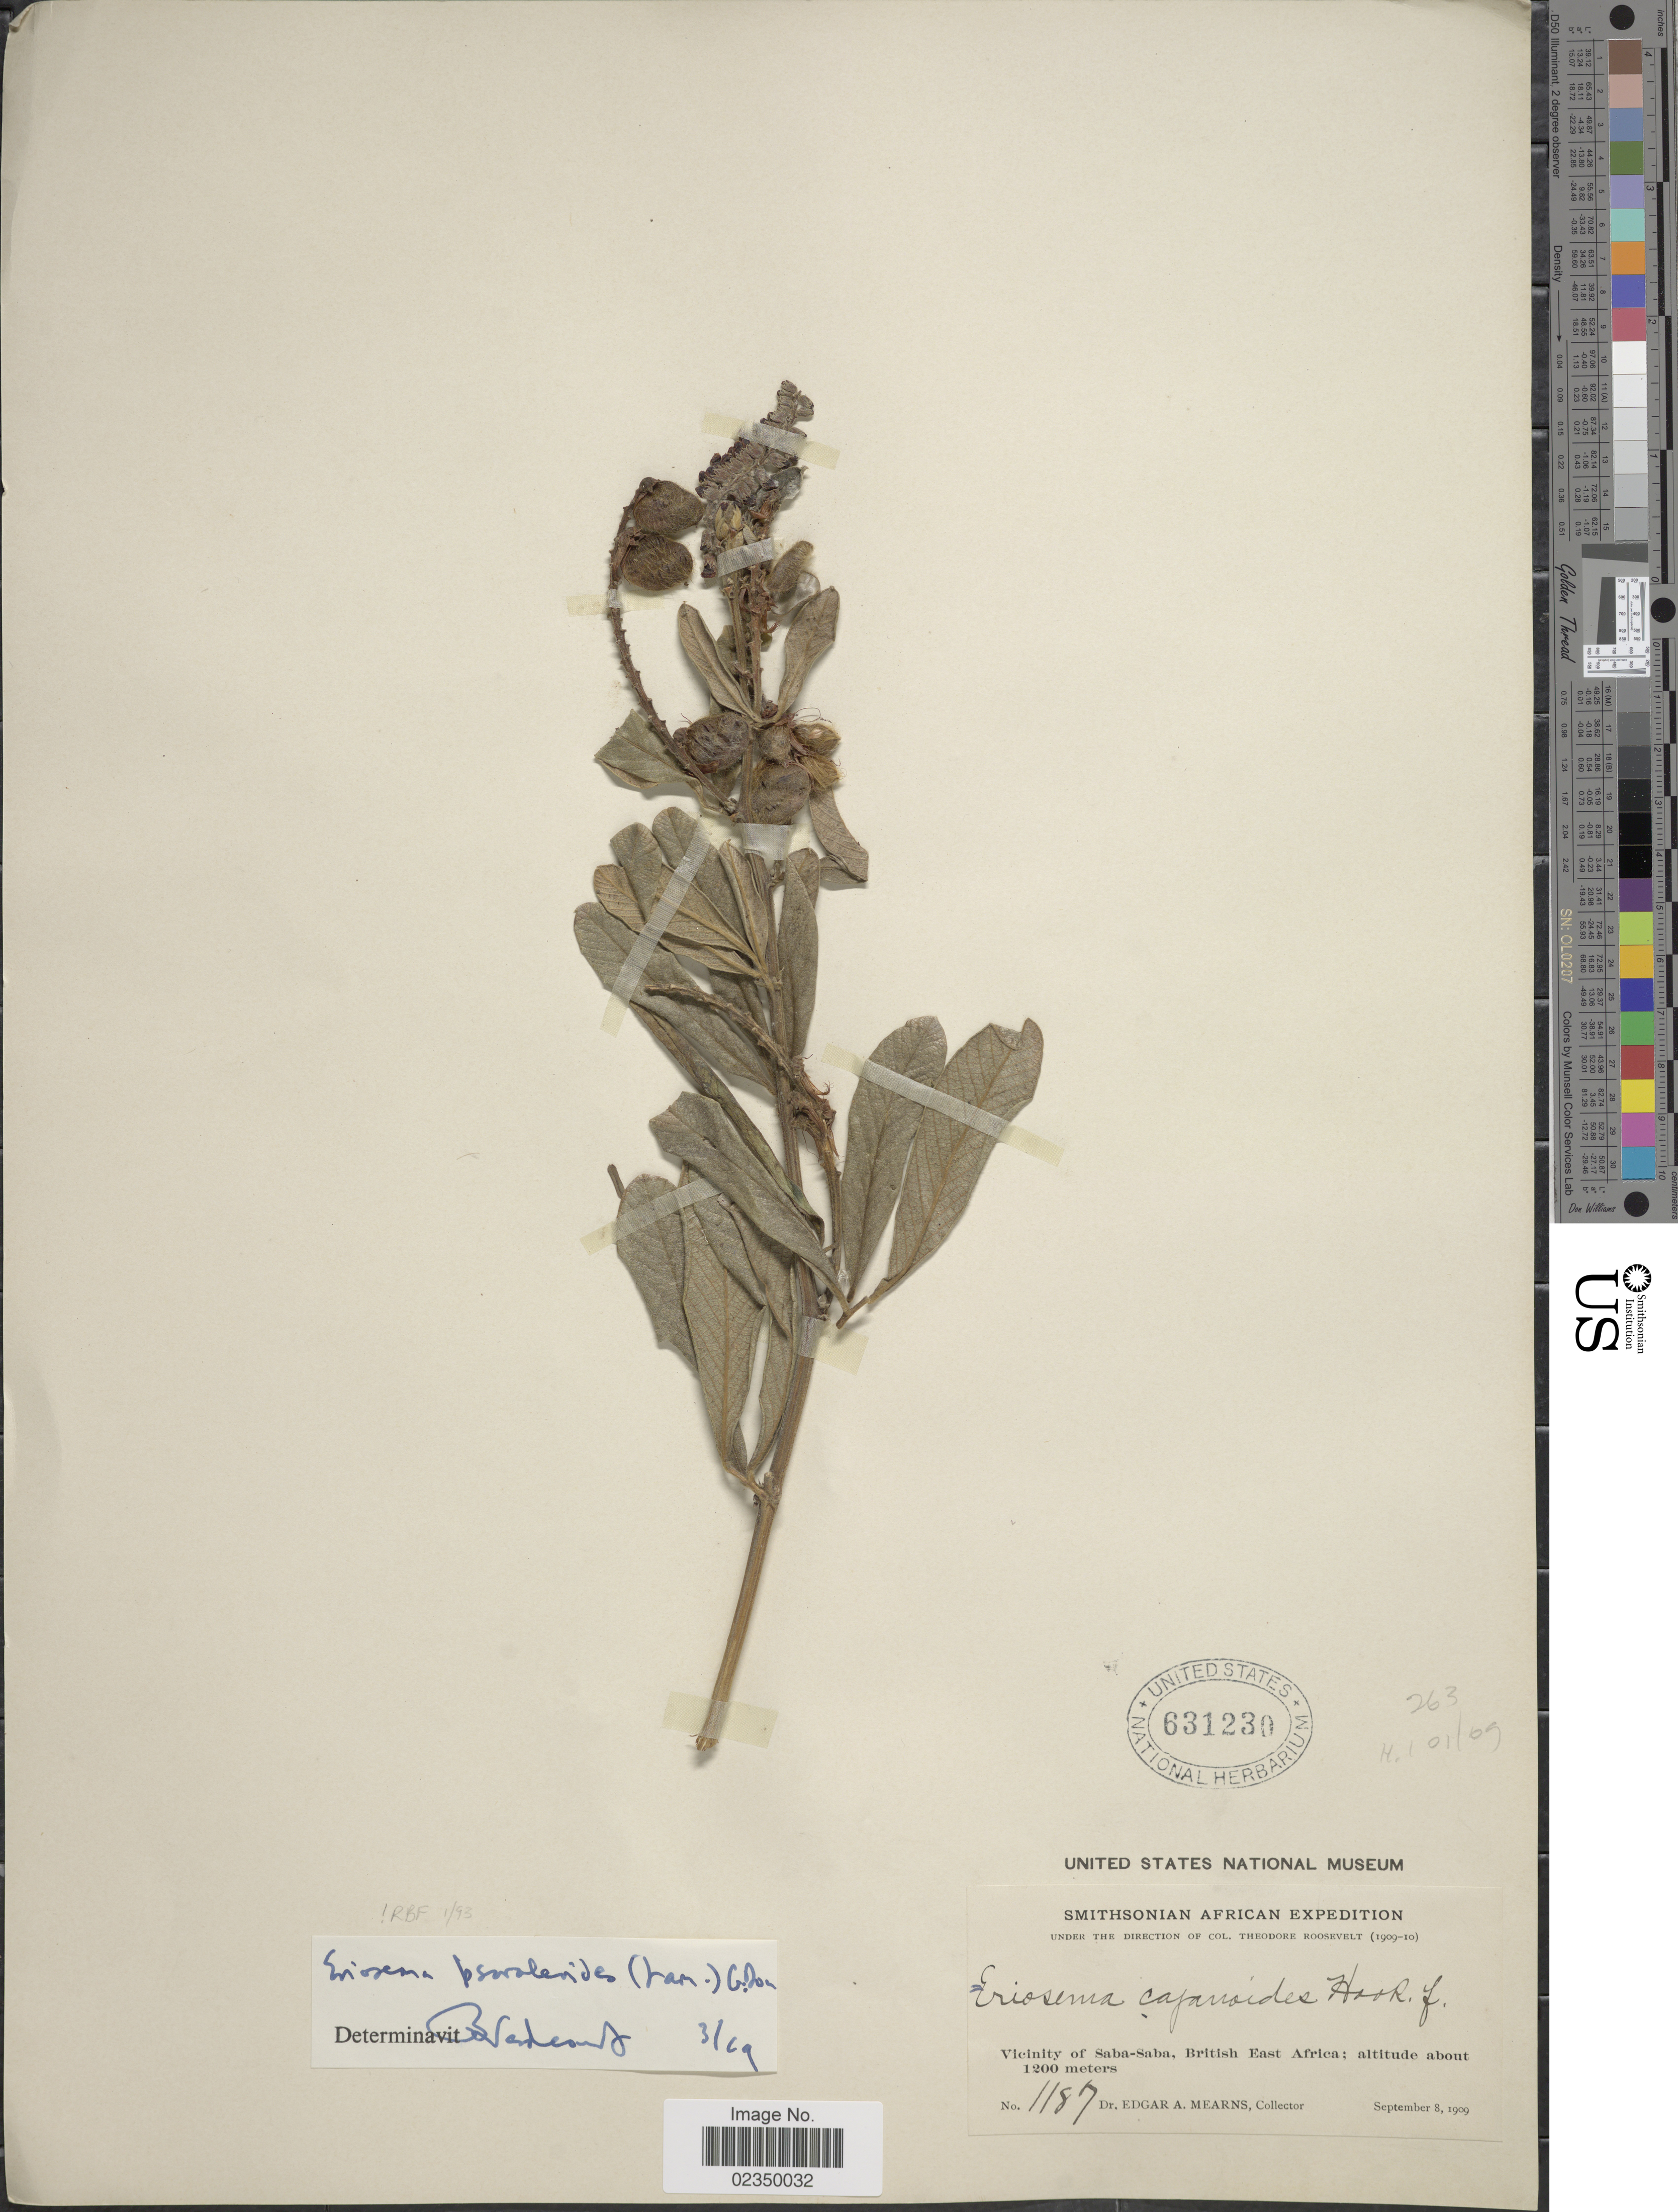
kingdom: Plantae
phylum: Tracheophyta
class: Magnoliopsida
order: Fabales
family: Fabaceae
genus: Eriosema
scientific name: Eriosema psoraloides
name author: (Lam.) G. Don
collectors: E. A. Mearns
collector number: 1187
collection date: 1909-09-08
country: Kenya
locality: Vicinity of Saba-Saba, British East Africa.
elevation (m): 1200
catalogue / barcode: US 631230